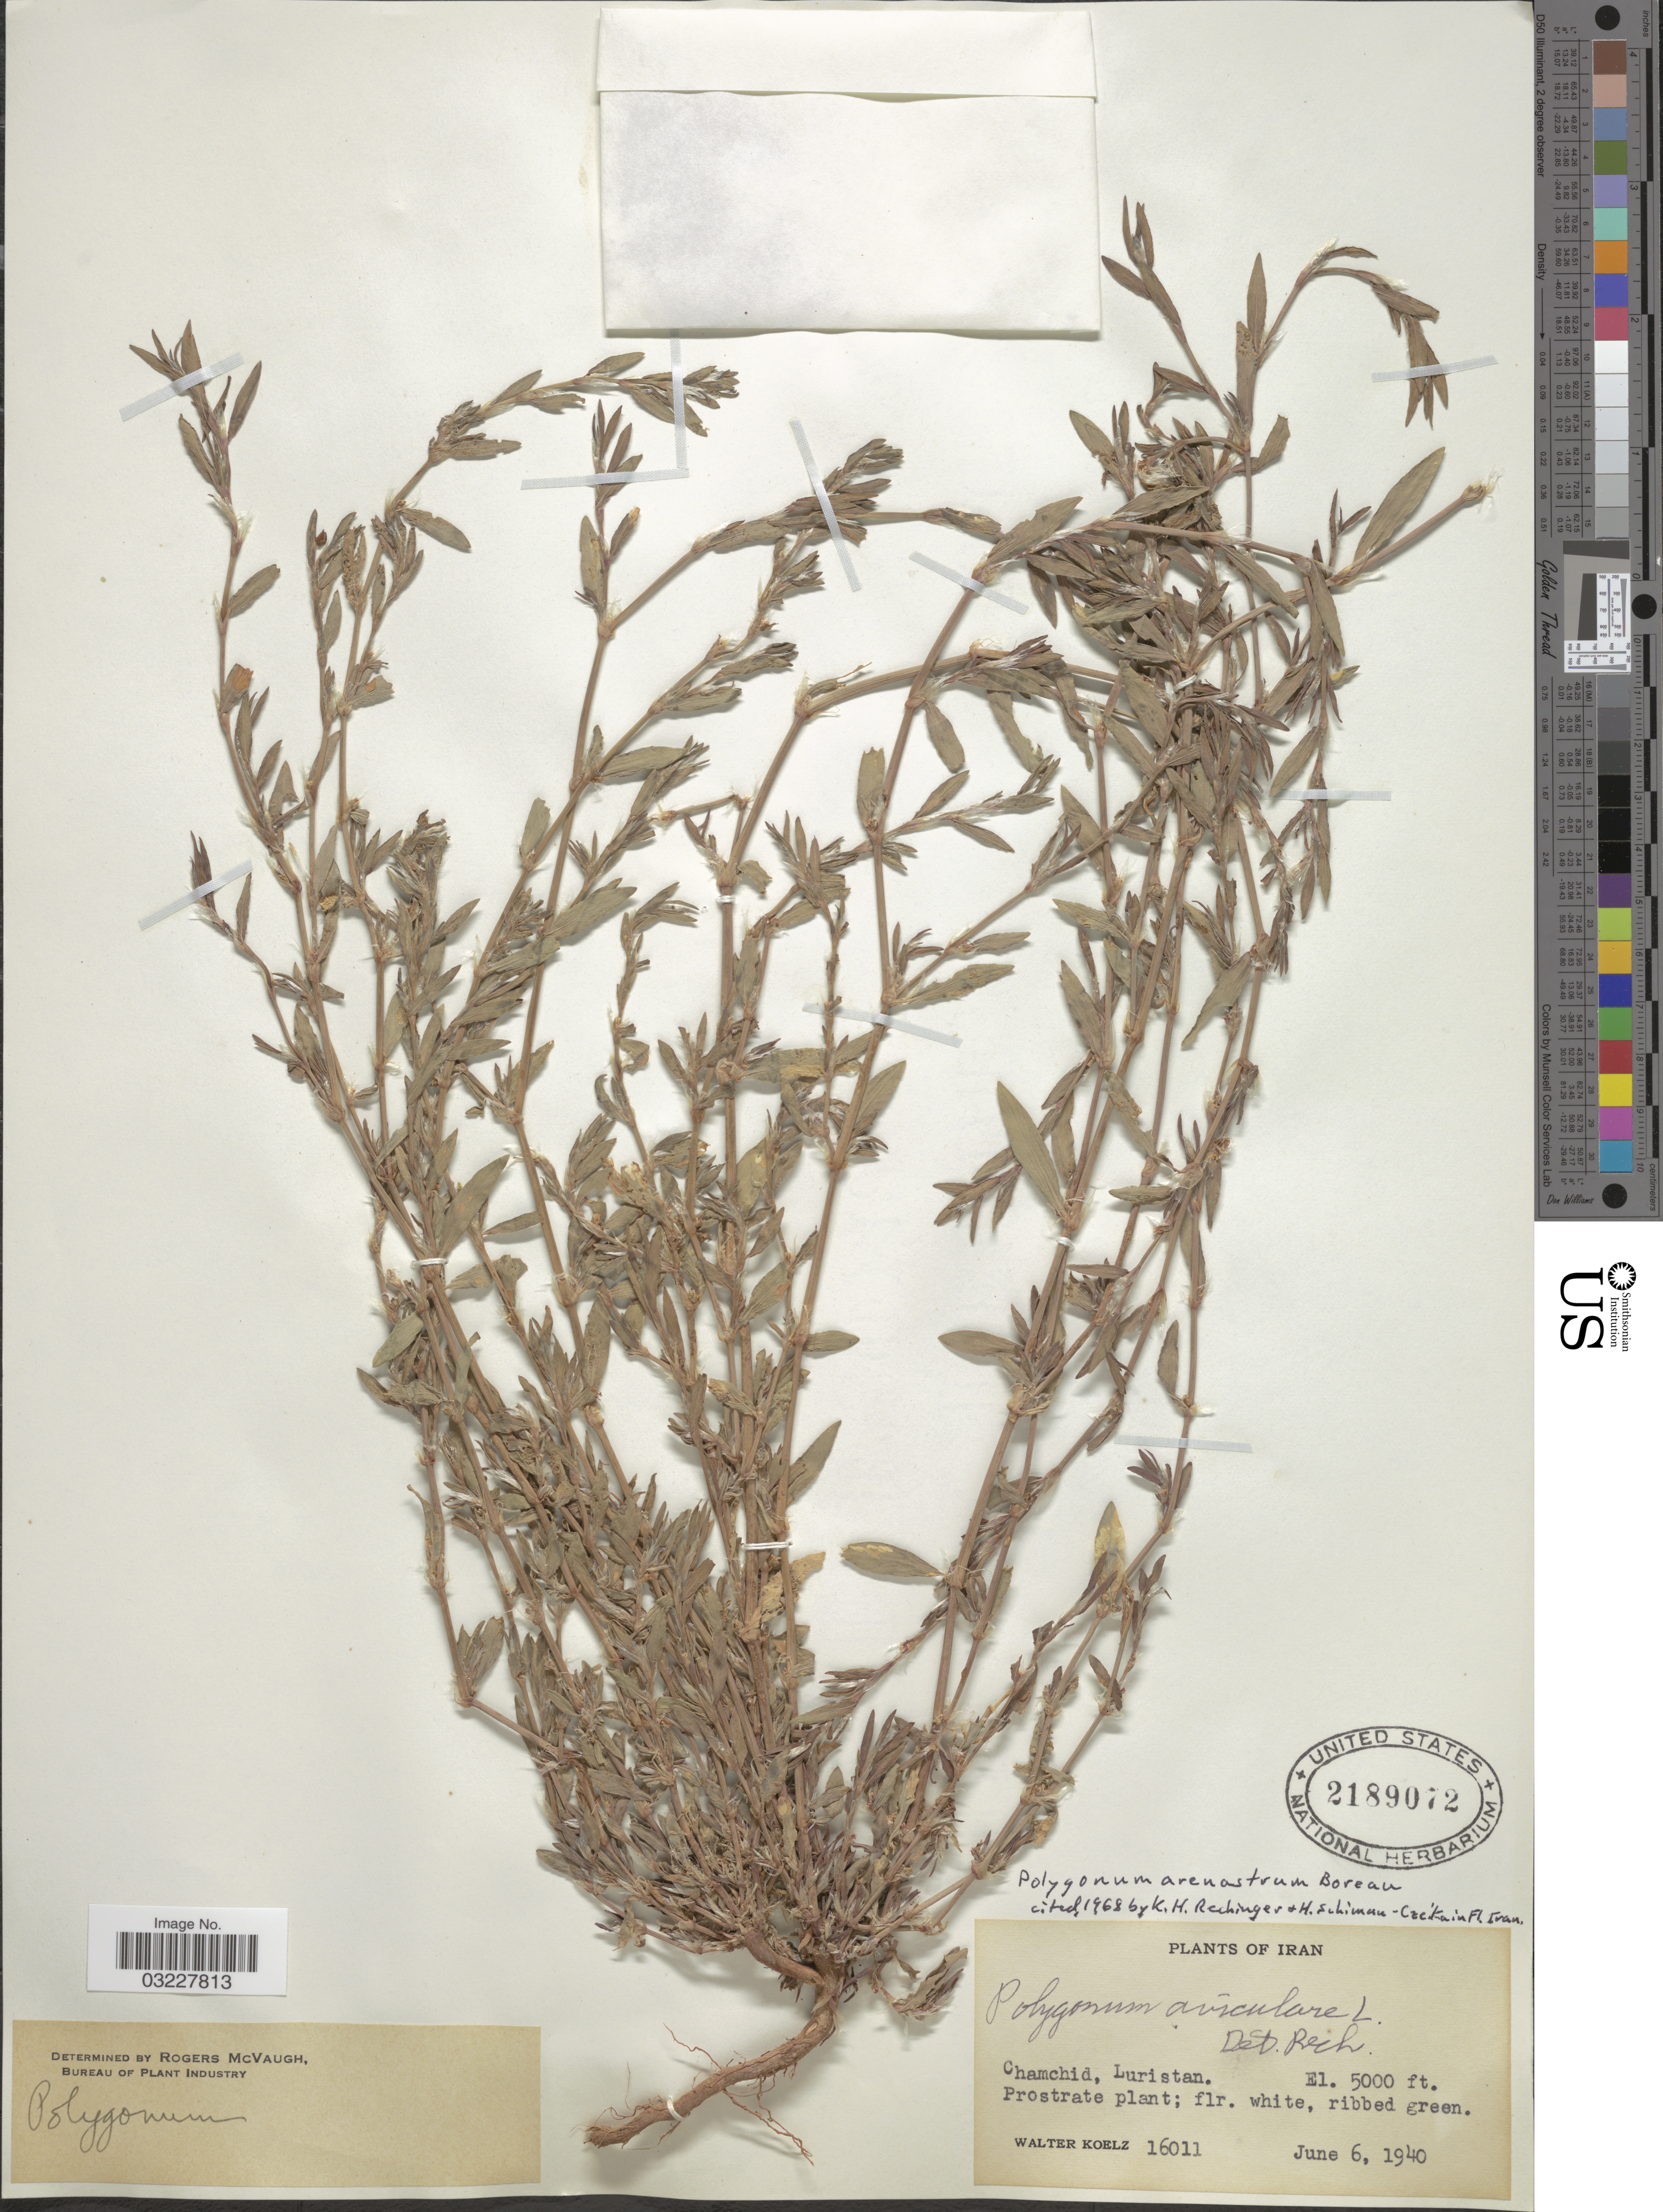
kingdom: Plantae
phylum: Tracheophyta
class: Magnoliopsida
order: Caryophyllales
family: Polygonaceae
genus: Polygonum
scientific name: Polygonum arenastrum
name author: Boreau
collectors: W. N. Koelz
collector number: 16011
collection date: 1940-06-06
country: Iran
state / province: Lorestan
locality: Chamchid, Luristan.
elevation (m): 1524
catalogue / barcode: US 2189072